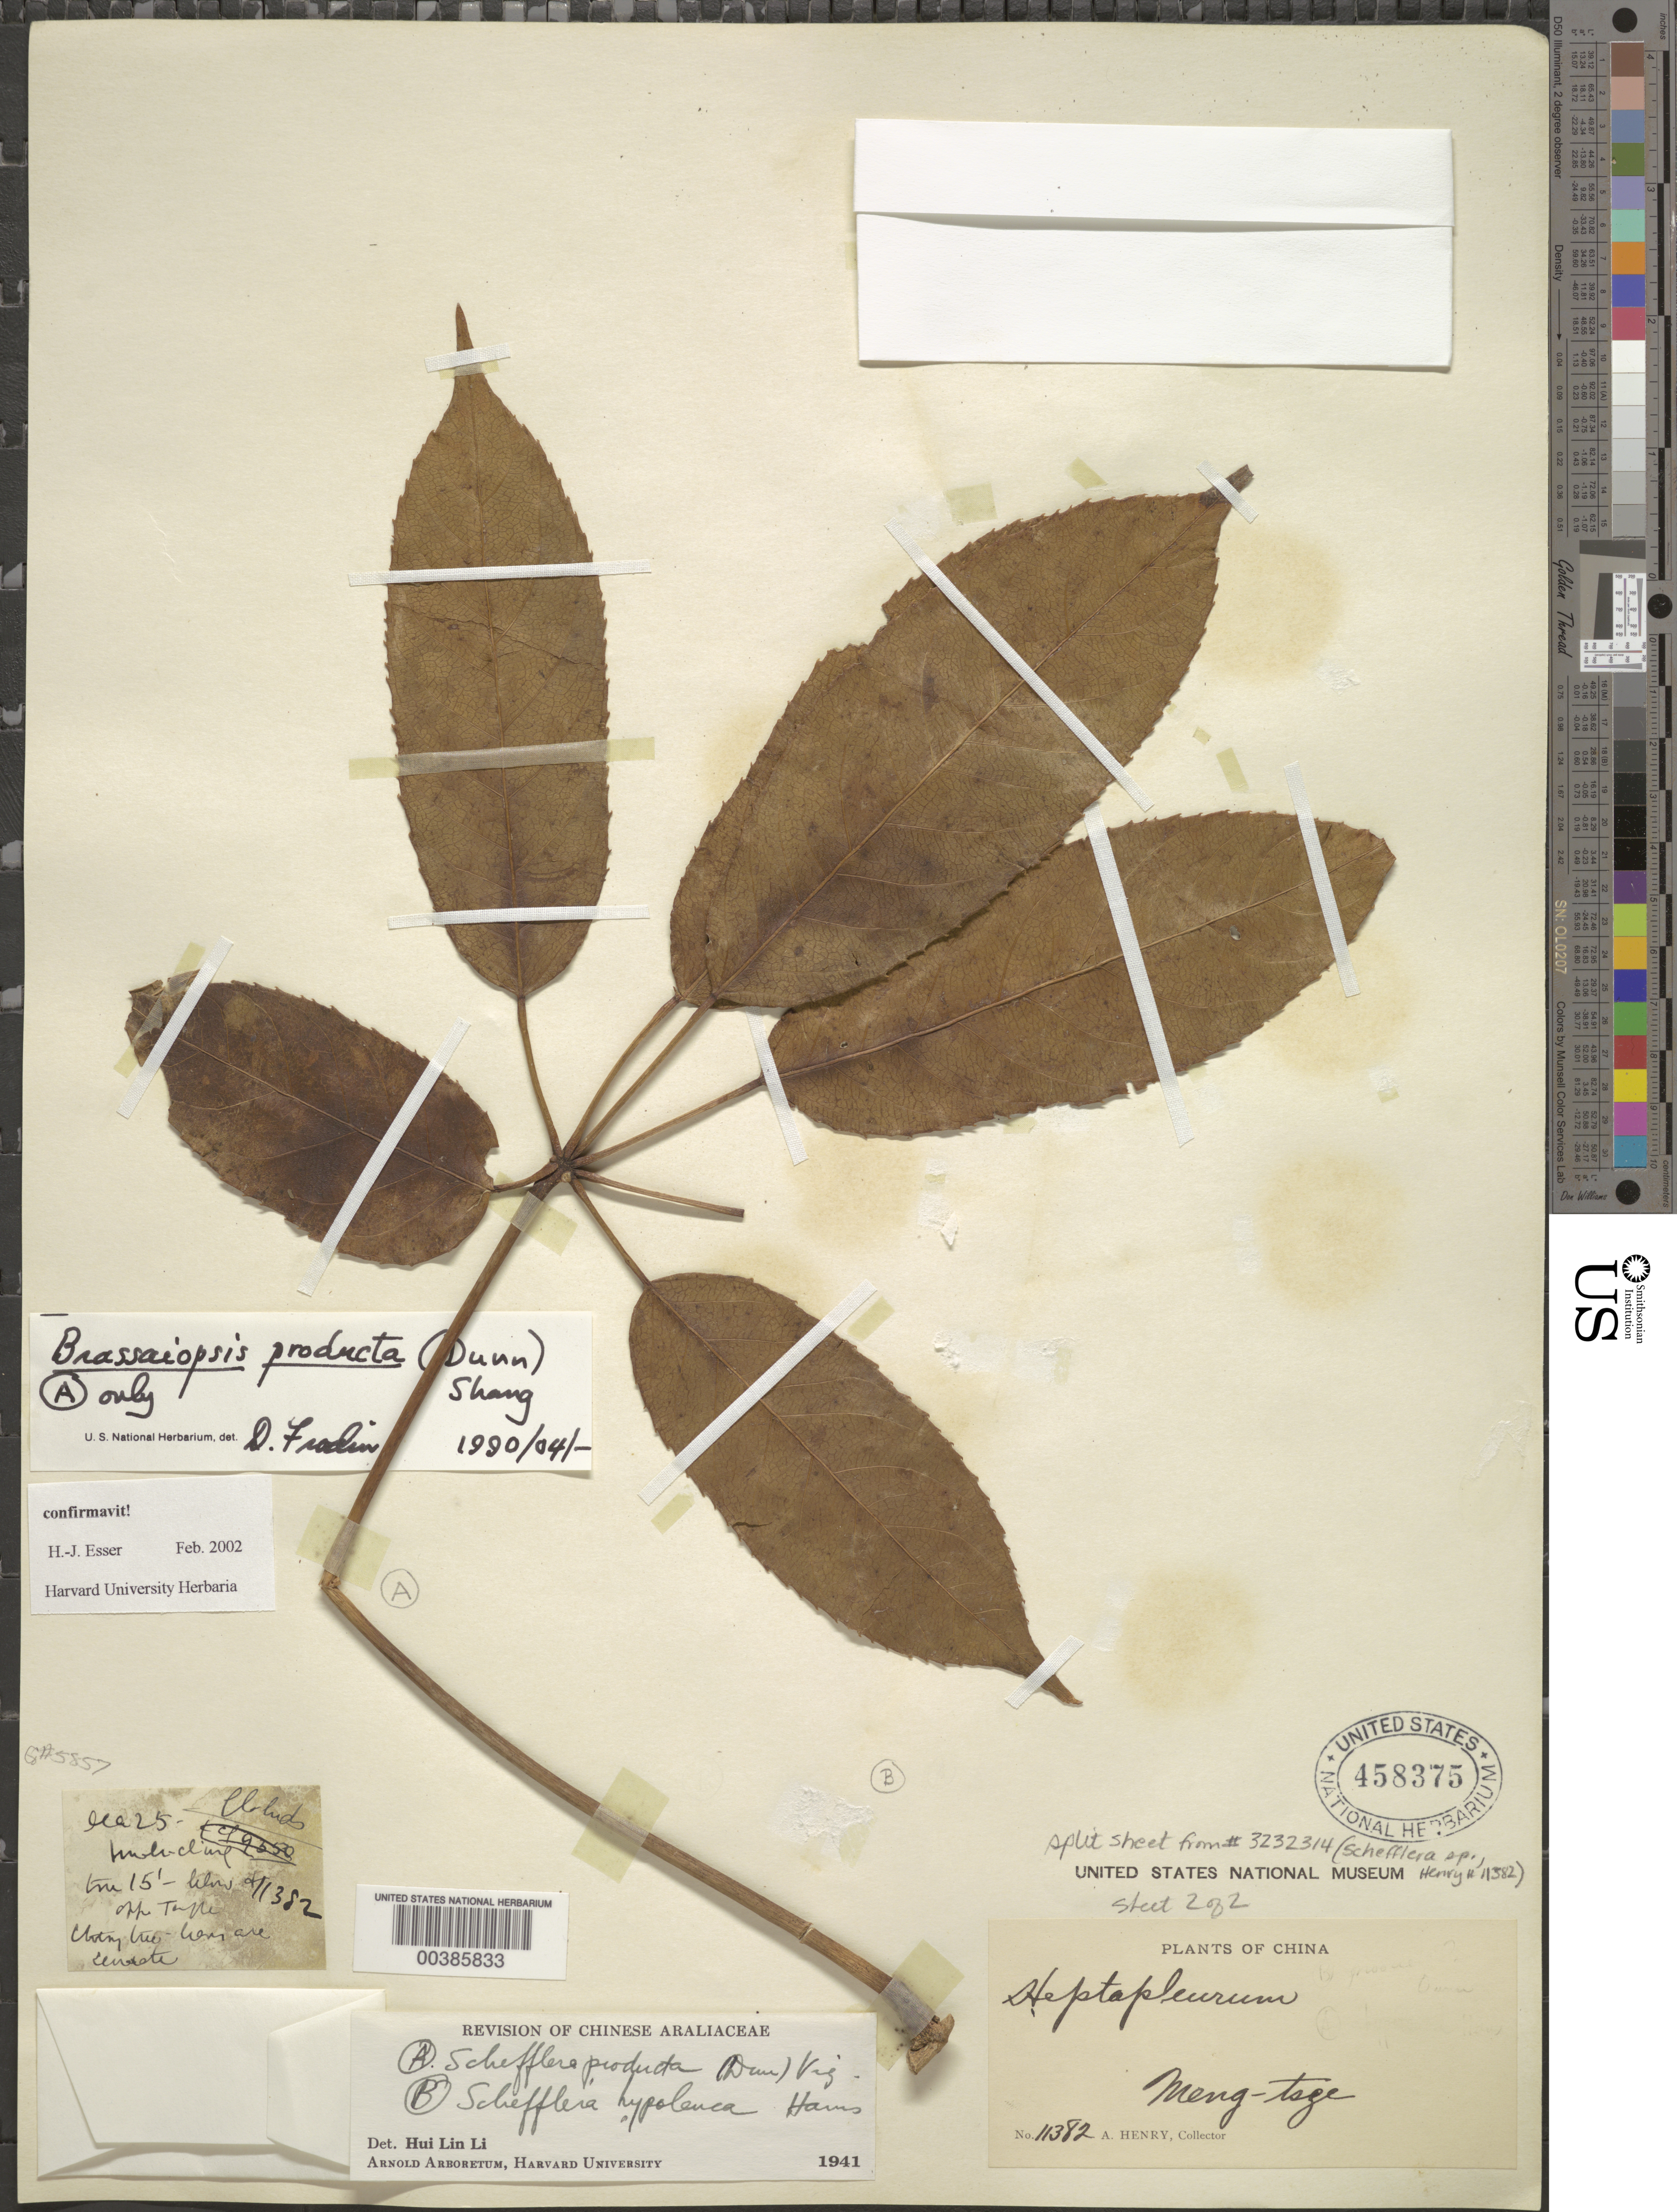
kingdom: Plantae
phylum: Tracheophyta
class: Magnoliopsida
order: Apiales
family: Araliaceae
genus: Brassaiopsis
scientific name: Brassaiopsis producta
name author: (Dunn) Shang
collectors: A. Henry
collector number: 11382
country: China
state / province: Yunnan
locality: Meng-tsze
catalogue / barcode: US 458375